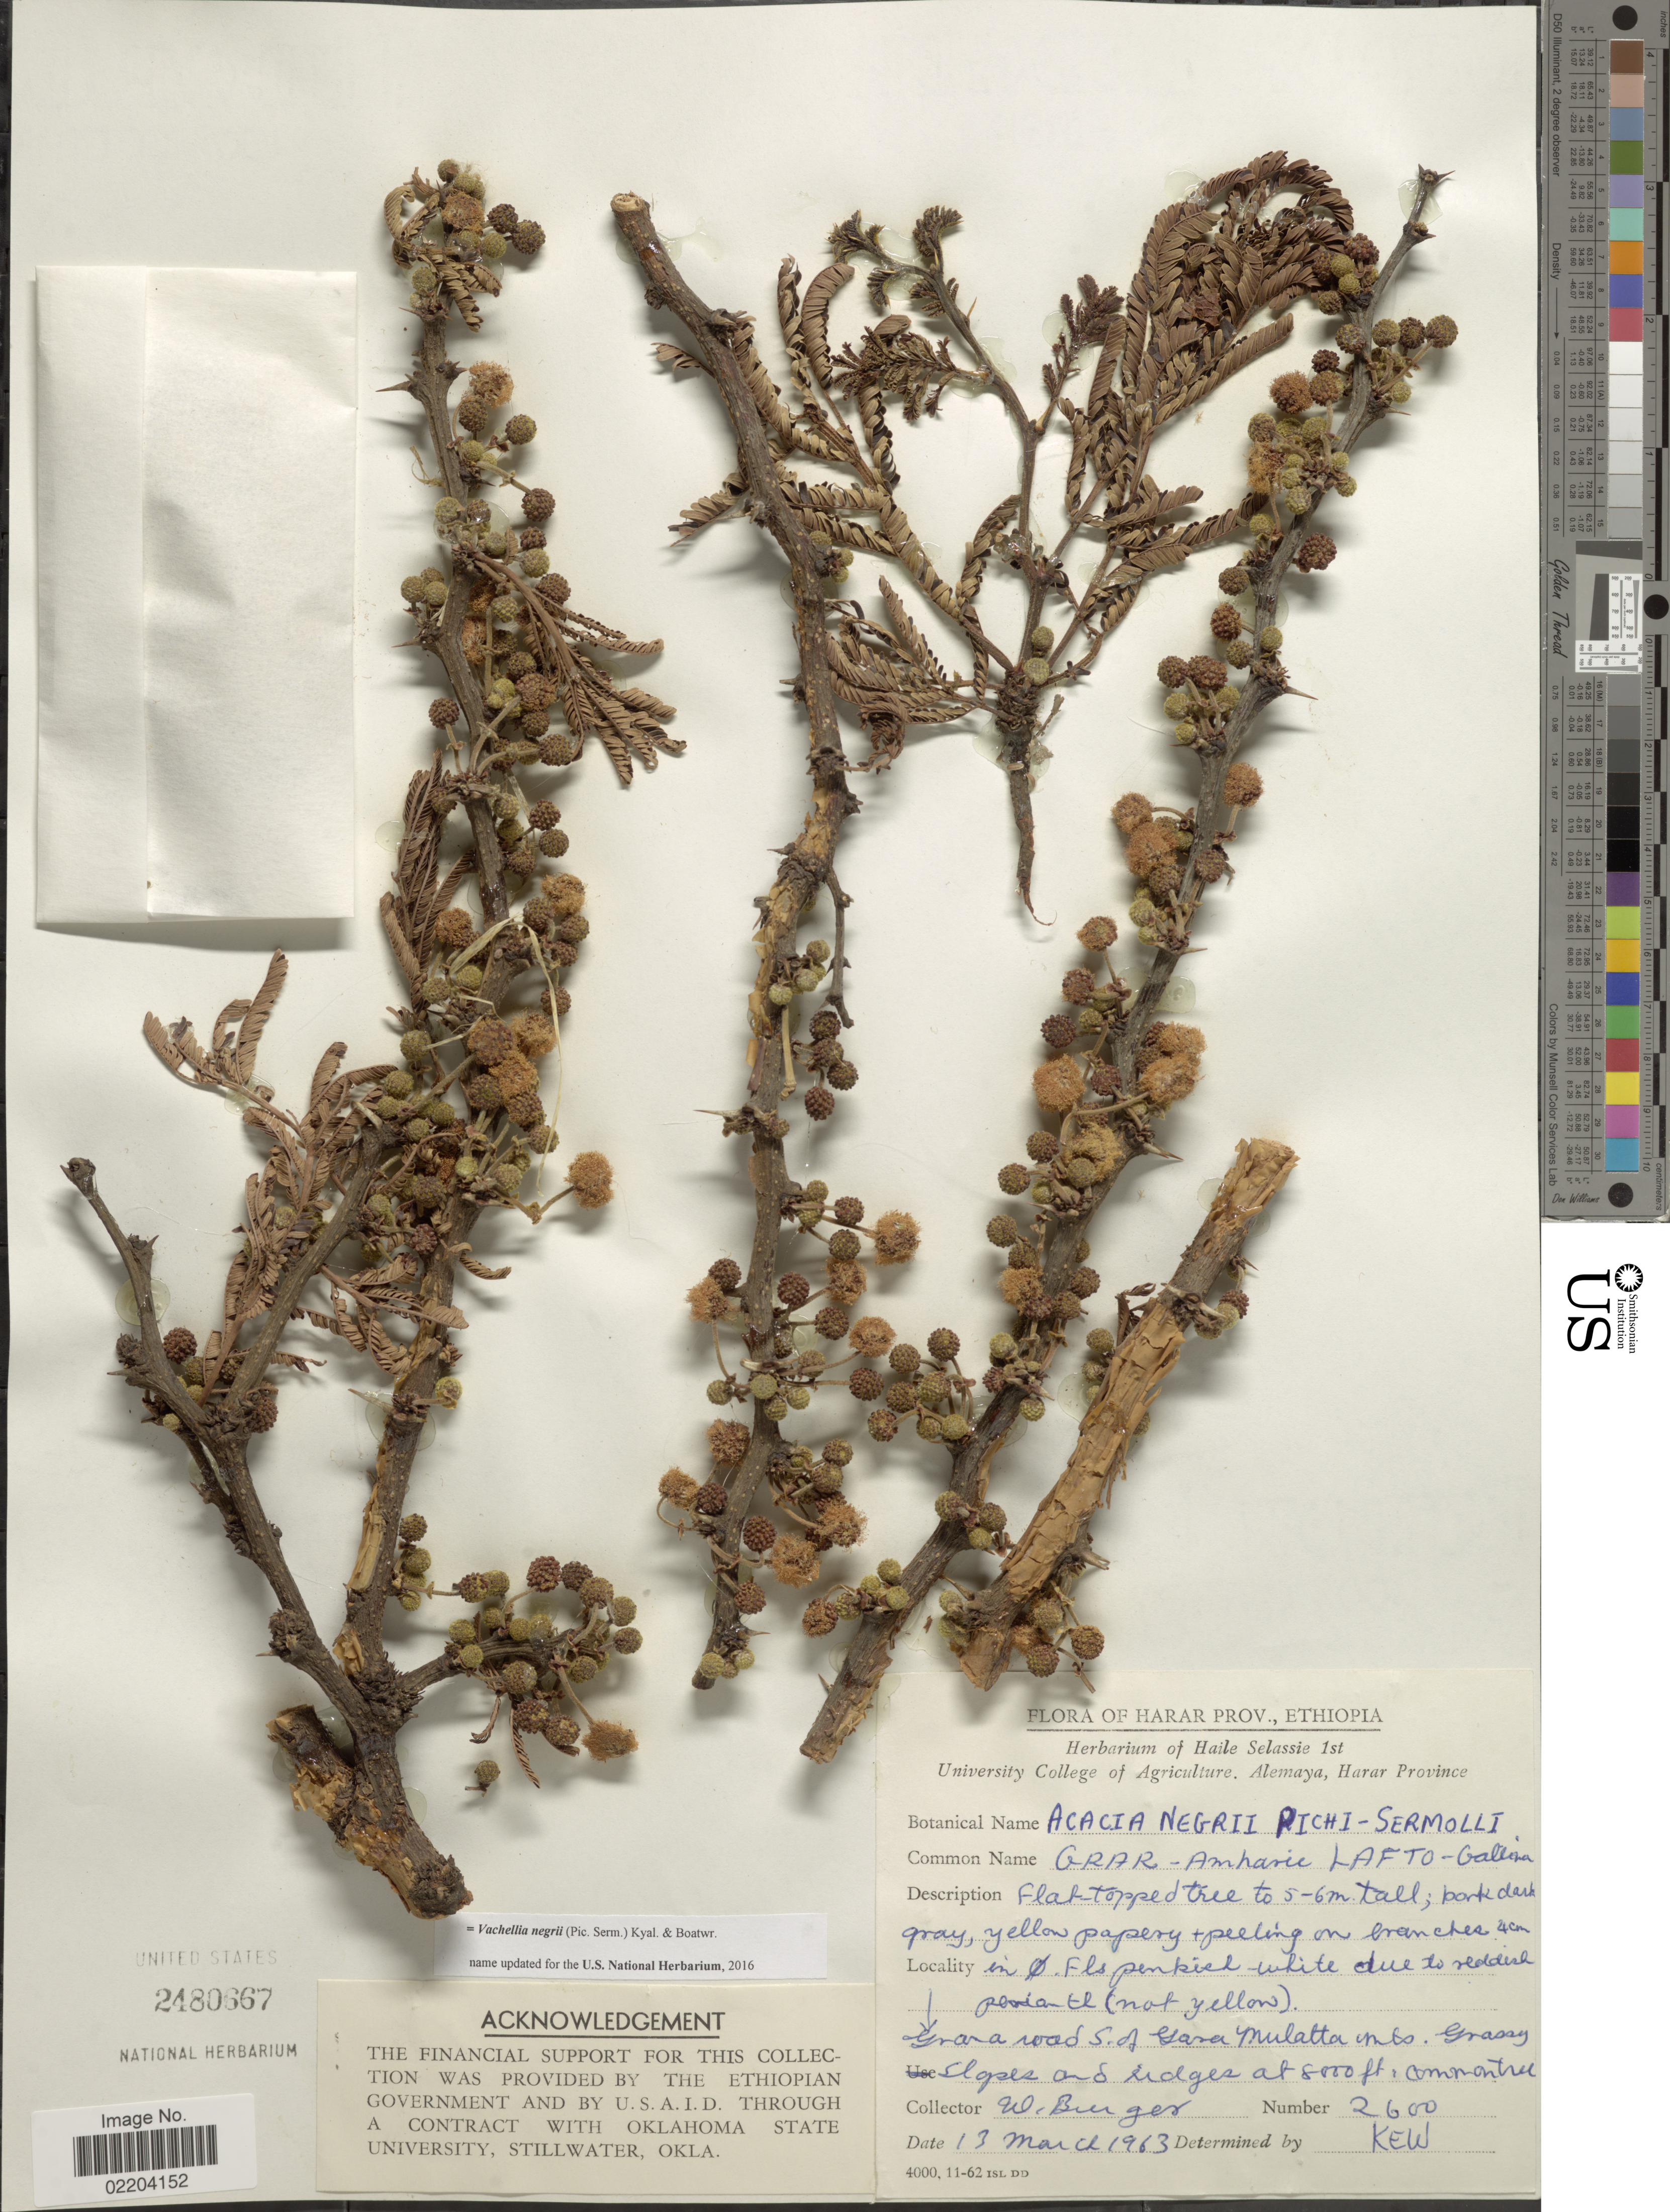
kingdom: Plantae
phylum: Tracheophyta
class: Magnoliopsida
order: Fabales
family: Fabaceae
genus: Vachellia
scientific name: Vachellia negrii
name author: (Pic. Serm.) Kyal. & Boatwr.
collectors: W. Burger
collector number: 2600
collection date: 1963-03-13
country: Ethiopia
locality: Harar Prov., Ethiopia. Grara road S. of Gara Mulatta Mts. Grassy slopes and ridges.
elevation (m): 2438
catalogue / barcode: US 2480667